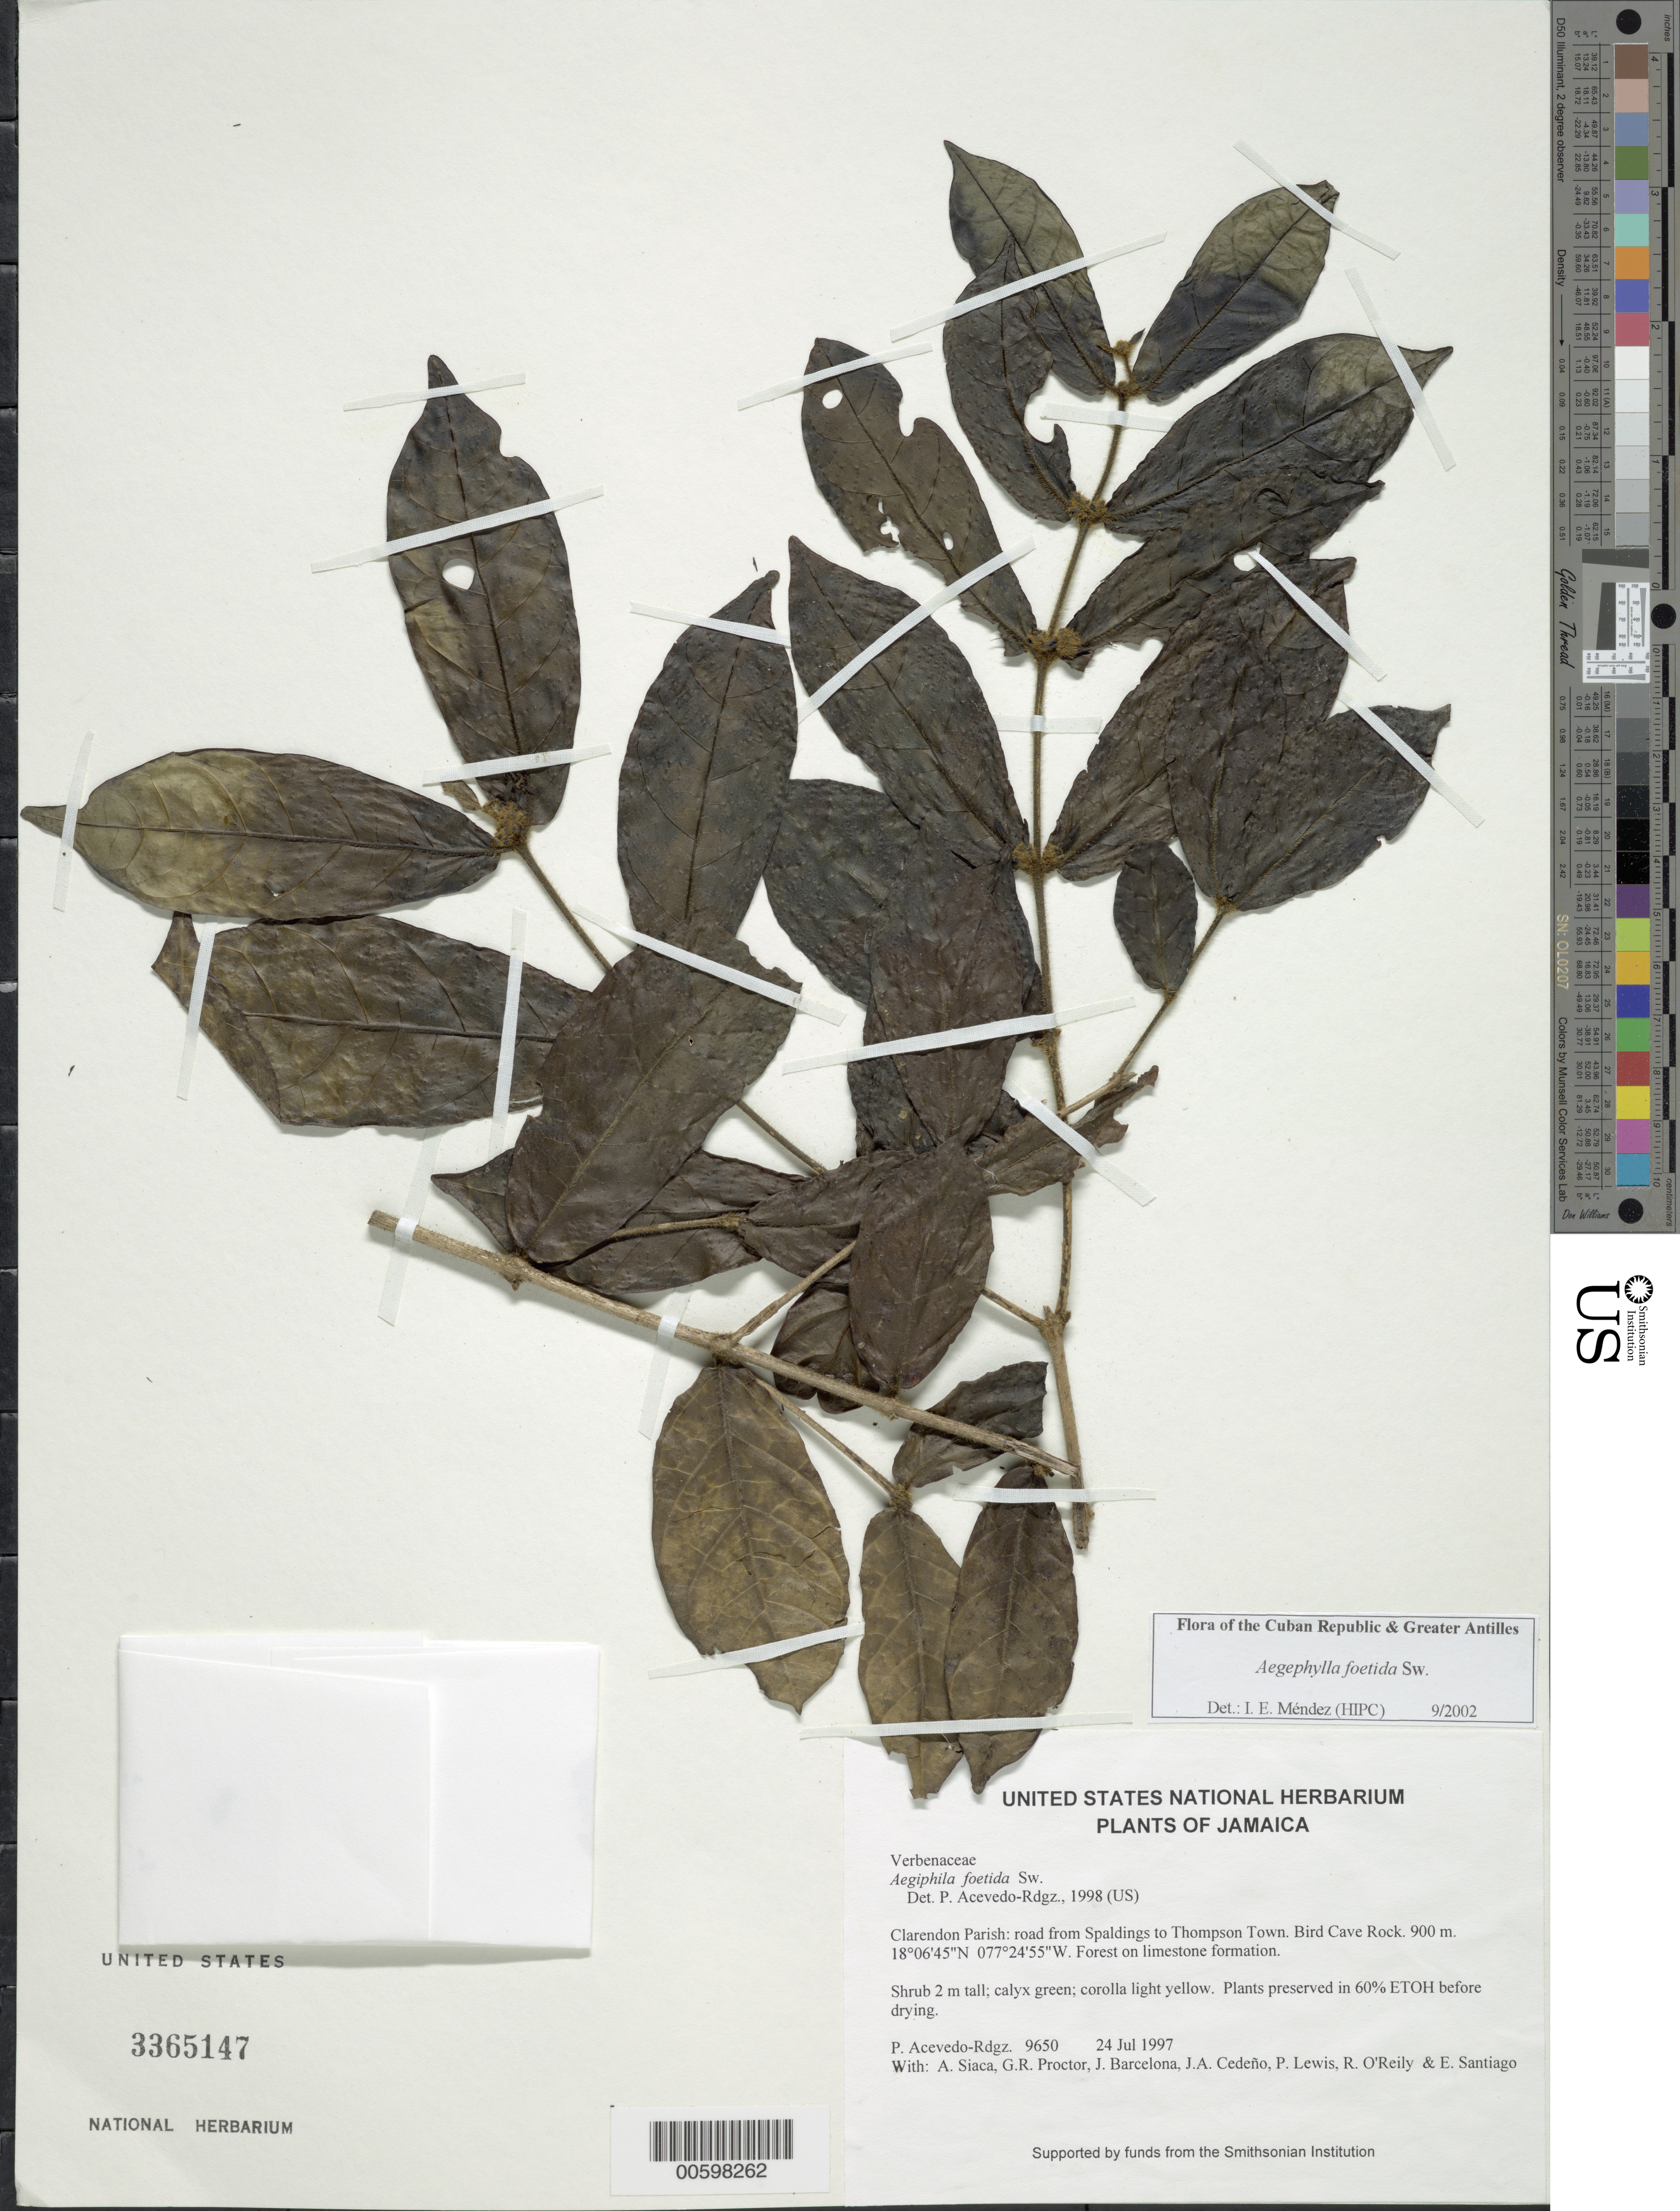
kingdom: Plantae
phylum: Tracheophyta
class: Magnoliopsida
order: Lamiales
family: Lamiaceae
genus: Aegiphila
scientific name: Aegiphila foetida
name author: Sw.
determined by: Acevedo-Rodríguez, P., (BOT), Smithsonian Institution - National Museum of Natural History (UNITED STATES)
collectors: P. Acevedo-Rodr., A. Siaca, G. R. Proctor, J. Barcelona, J. A. Cedeño M., P. Lewis & R. O'Reilly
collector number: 9650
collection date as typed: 24 Jul 1997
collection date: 1997-07-24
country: Jamaica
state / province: Clarendon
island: Jamaica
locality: Clarendon Parish: road from Spaldings to Thompson Town. Bird Cave Rock.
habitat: Forest on limestone formation.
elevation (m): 900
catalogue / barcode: US 3365147